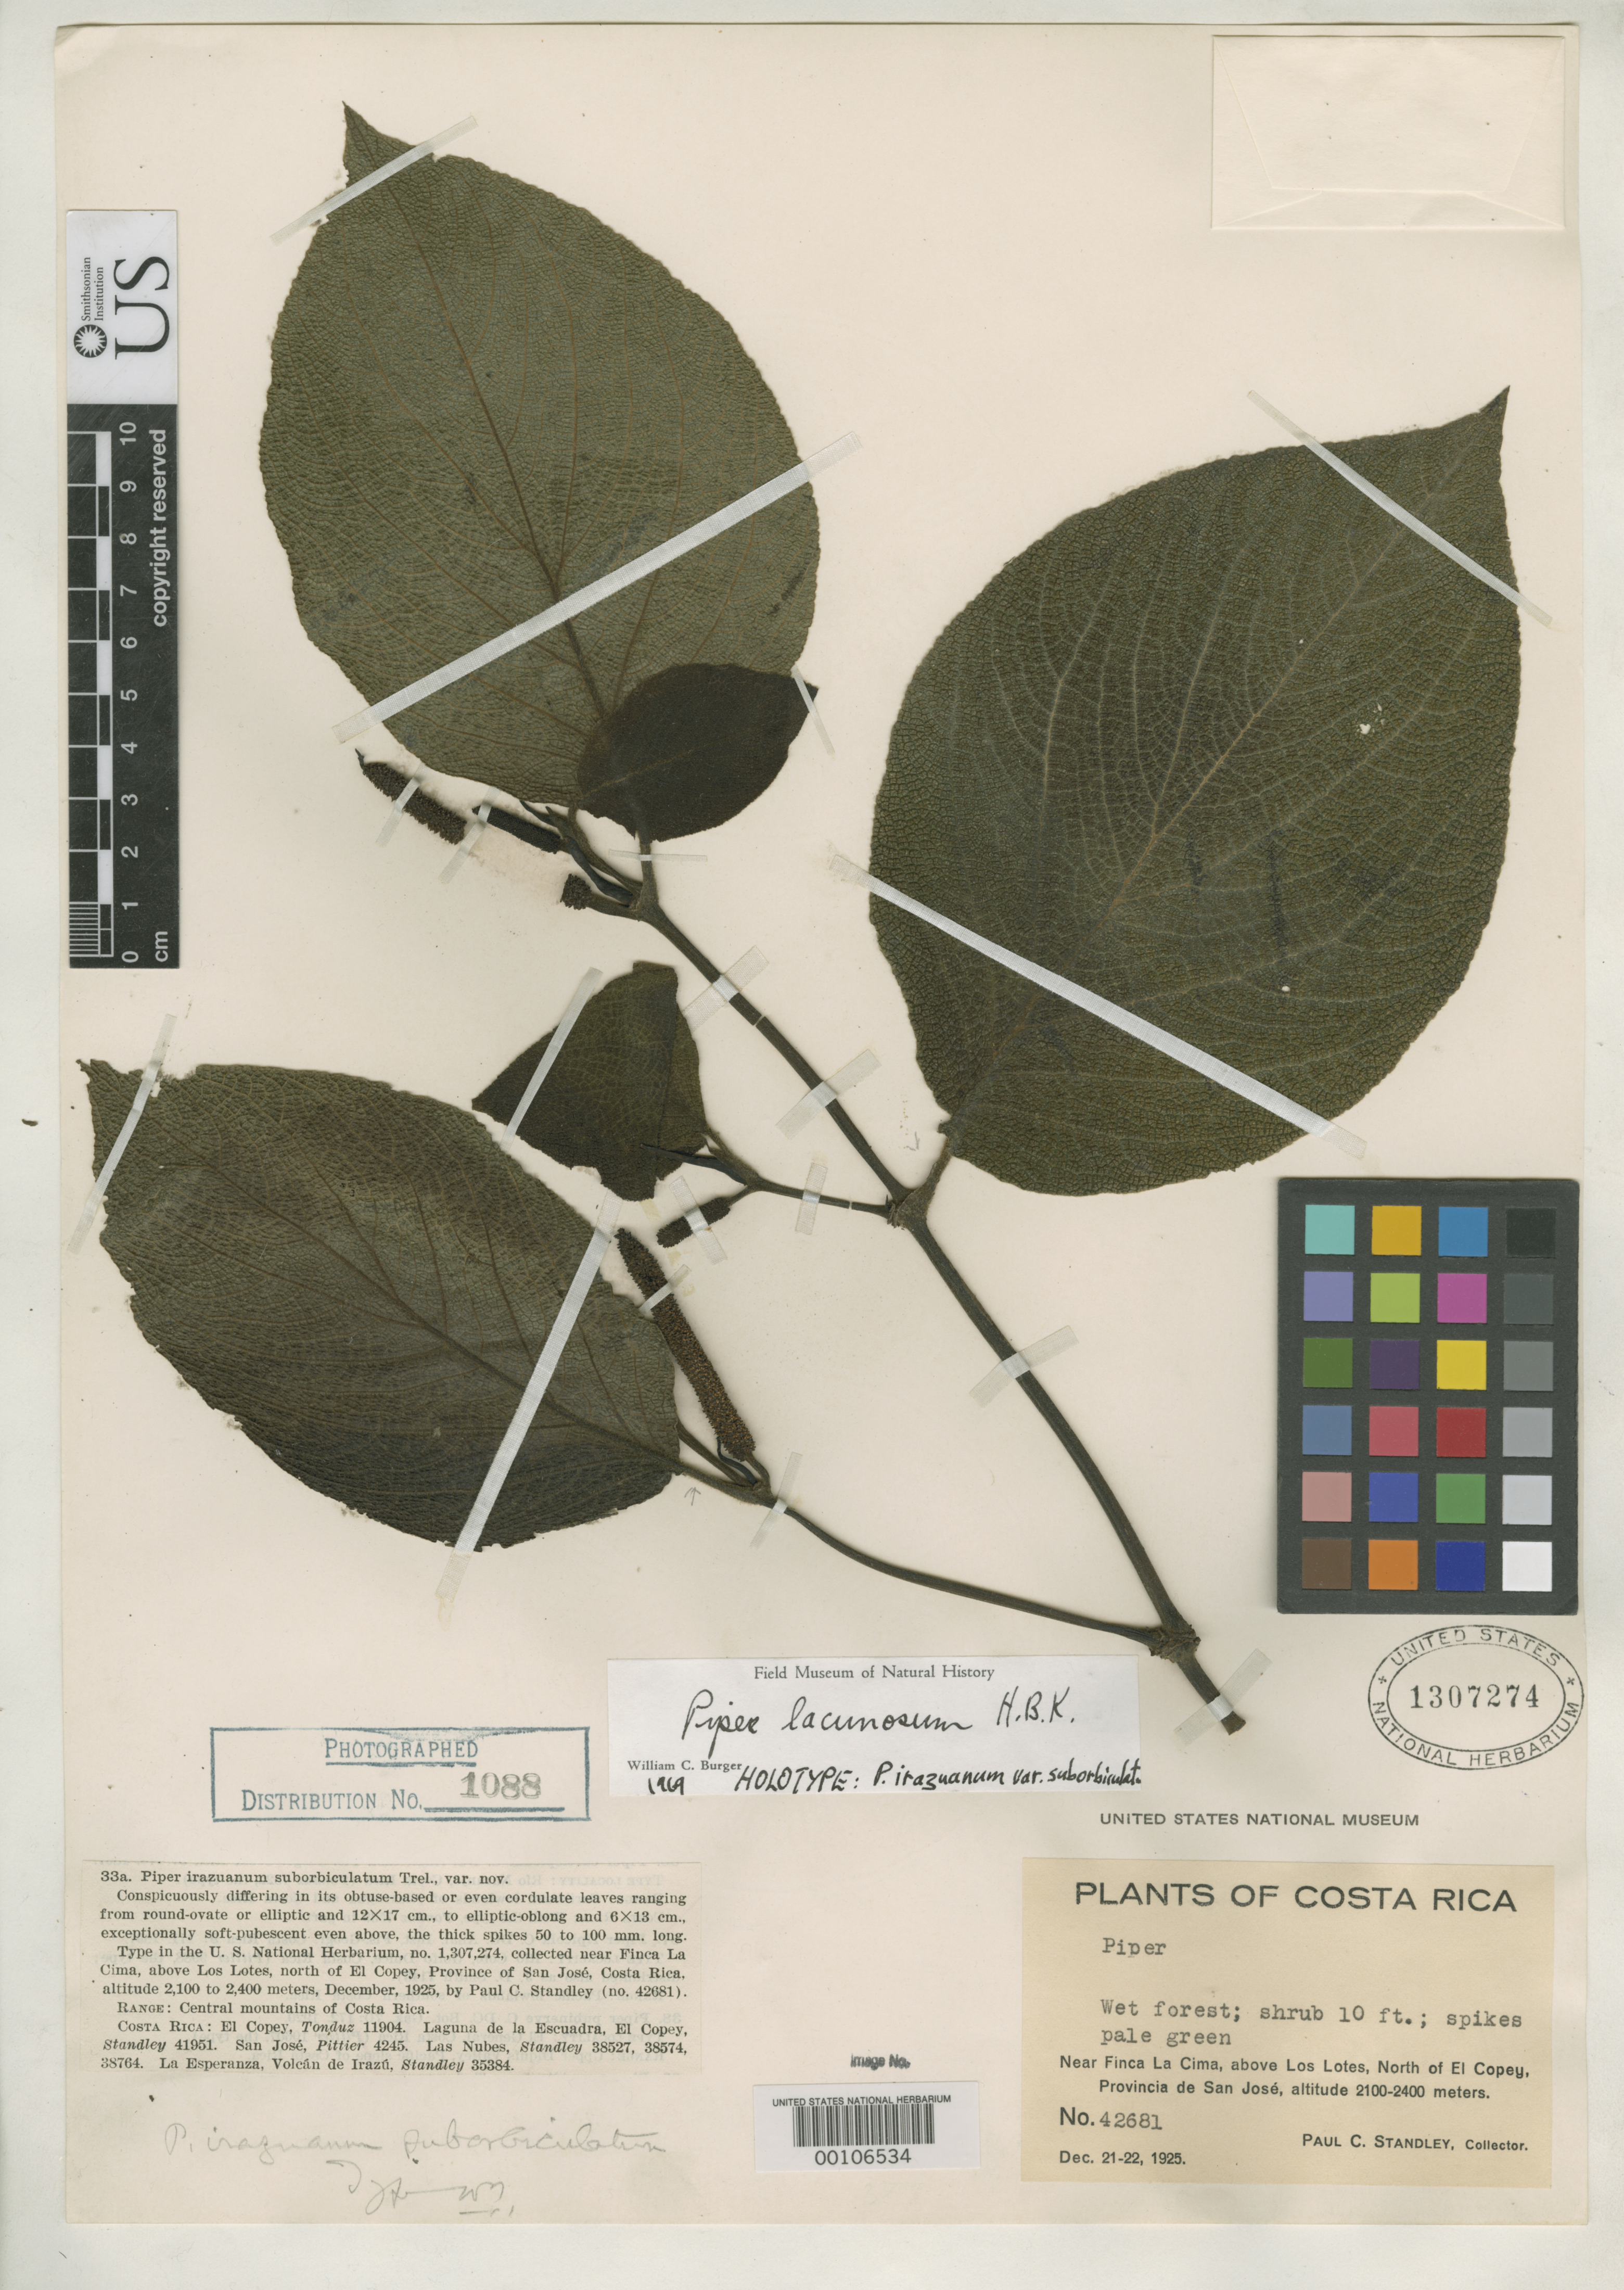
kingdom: Plantae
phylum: Tracheophyta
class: Magnoliopsida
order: Piperales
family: Piperaceae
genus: Piper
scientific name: Piper irazuanum var. suborbiculatum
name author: Trel.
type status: Holotype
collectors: P. C. Standley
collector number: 42681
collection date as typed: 21 Dec 1925 to 22 Dec 1925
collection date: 1925-12-21/1925-12-22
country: Costa Rica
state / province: San José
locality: Near Finca La Cima above Los Lotes.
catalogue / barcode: US 1307274